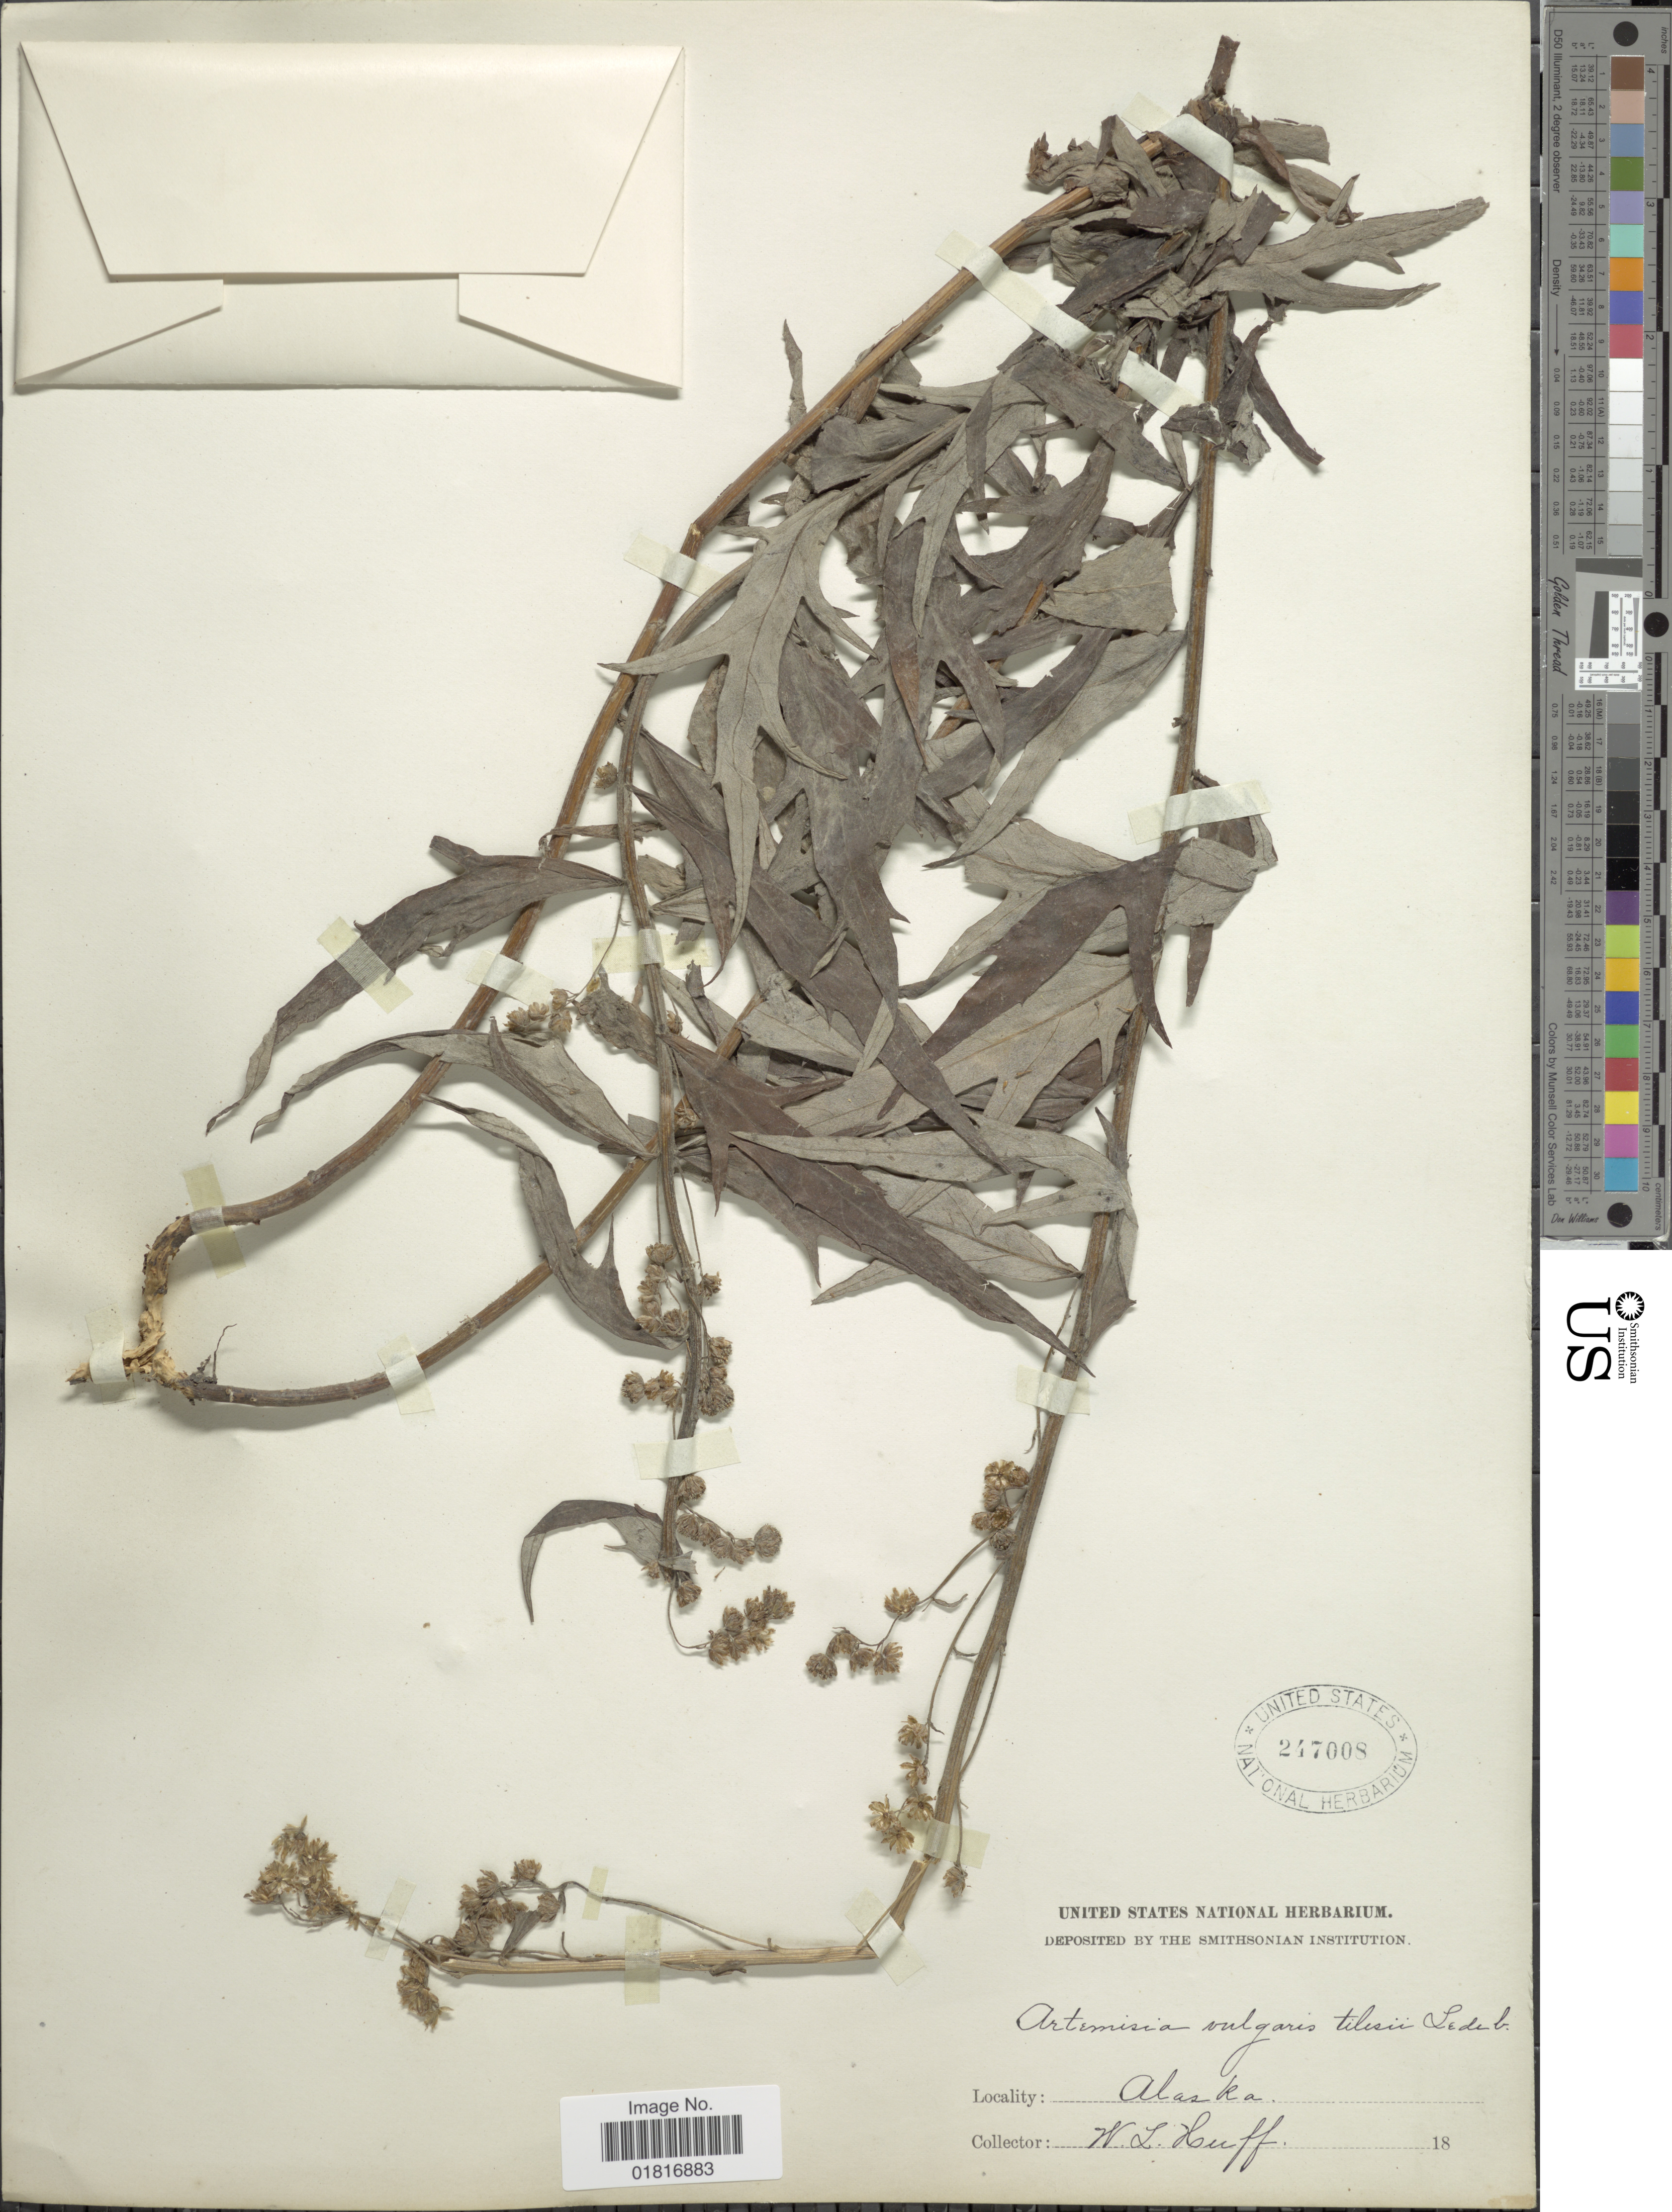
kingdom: Plantae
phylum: Tracheophyta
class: Magnoliopsida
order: Asterales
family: Asteraceae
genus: Artemisia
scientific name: Artemisia tilesii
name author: Ledeb.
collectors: W. Huff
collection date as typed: Transcribed d/m/y: //18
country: United States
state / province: Alaska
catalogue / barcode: US 247008